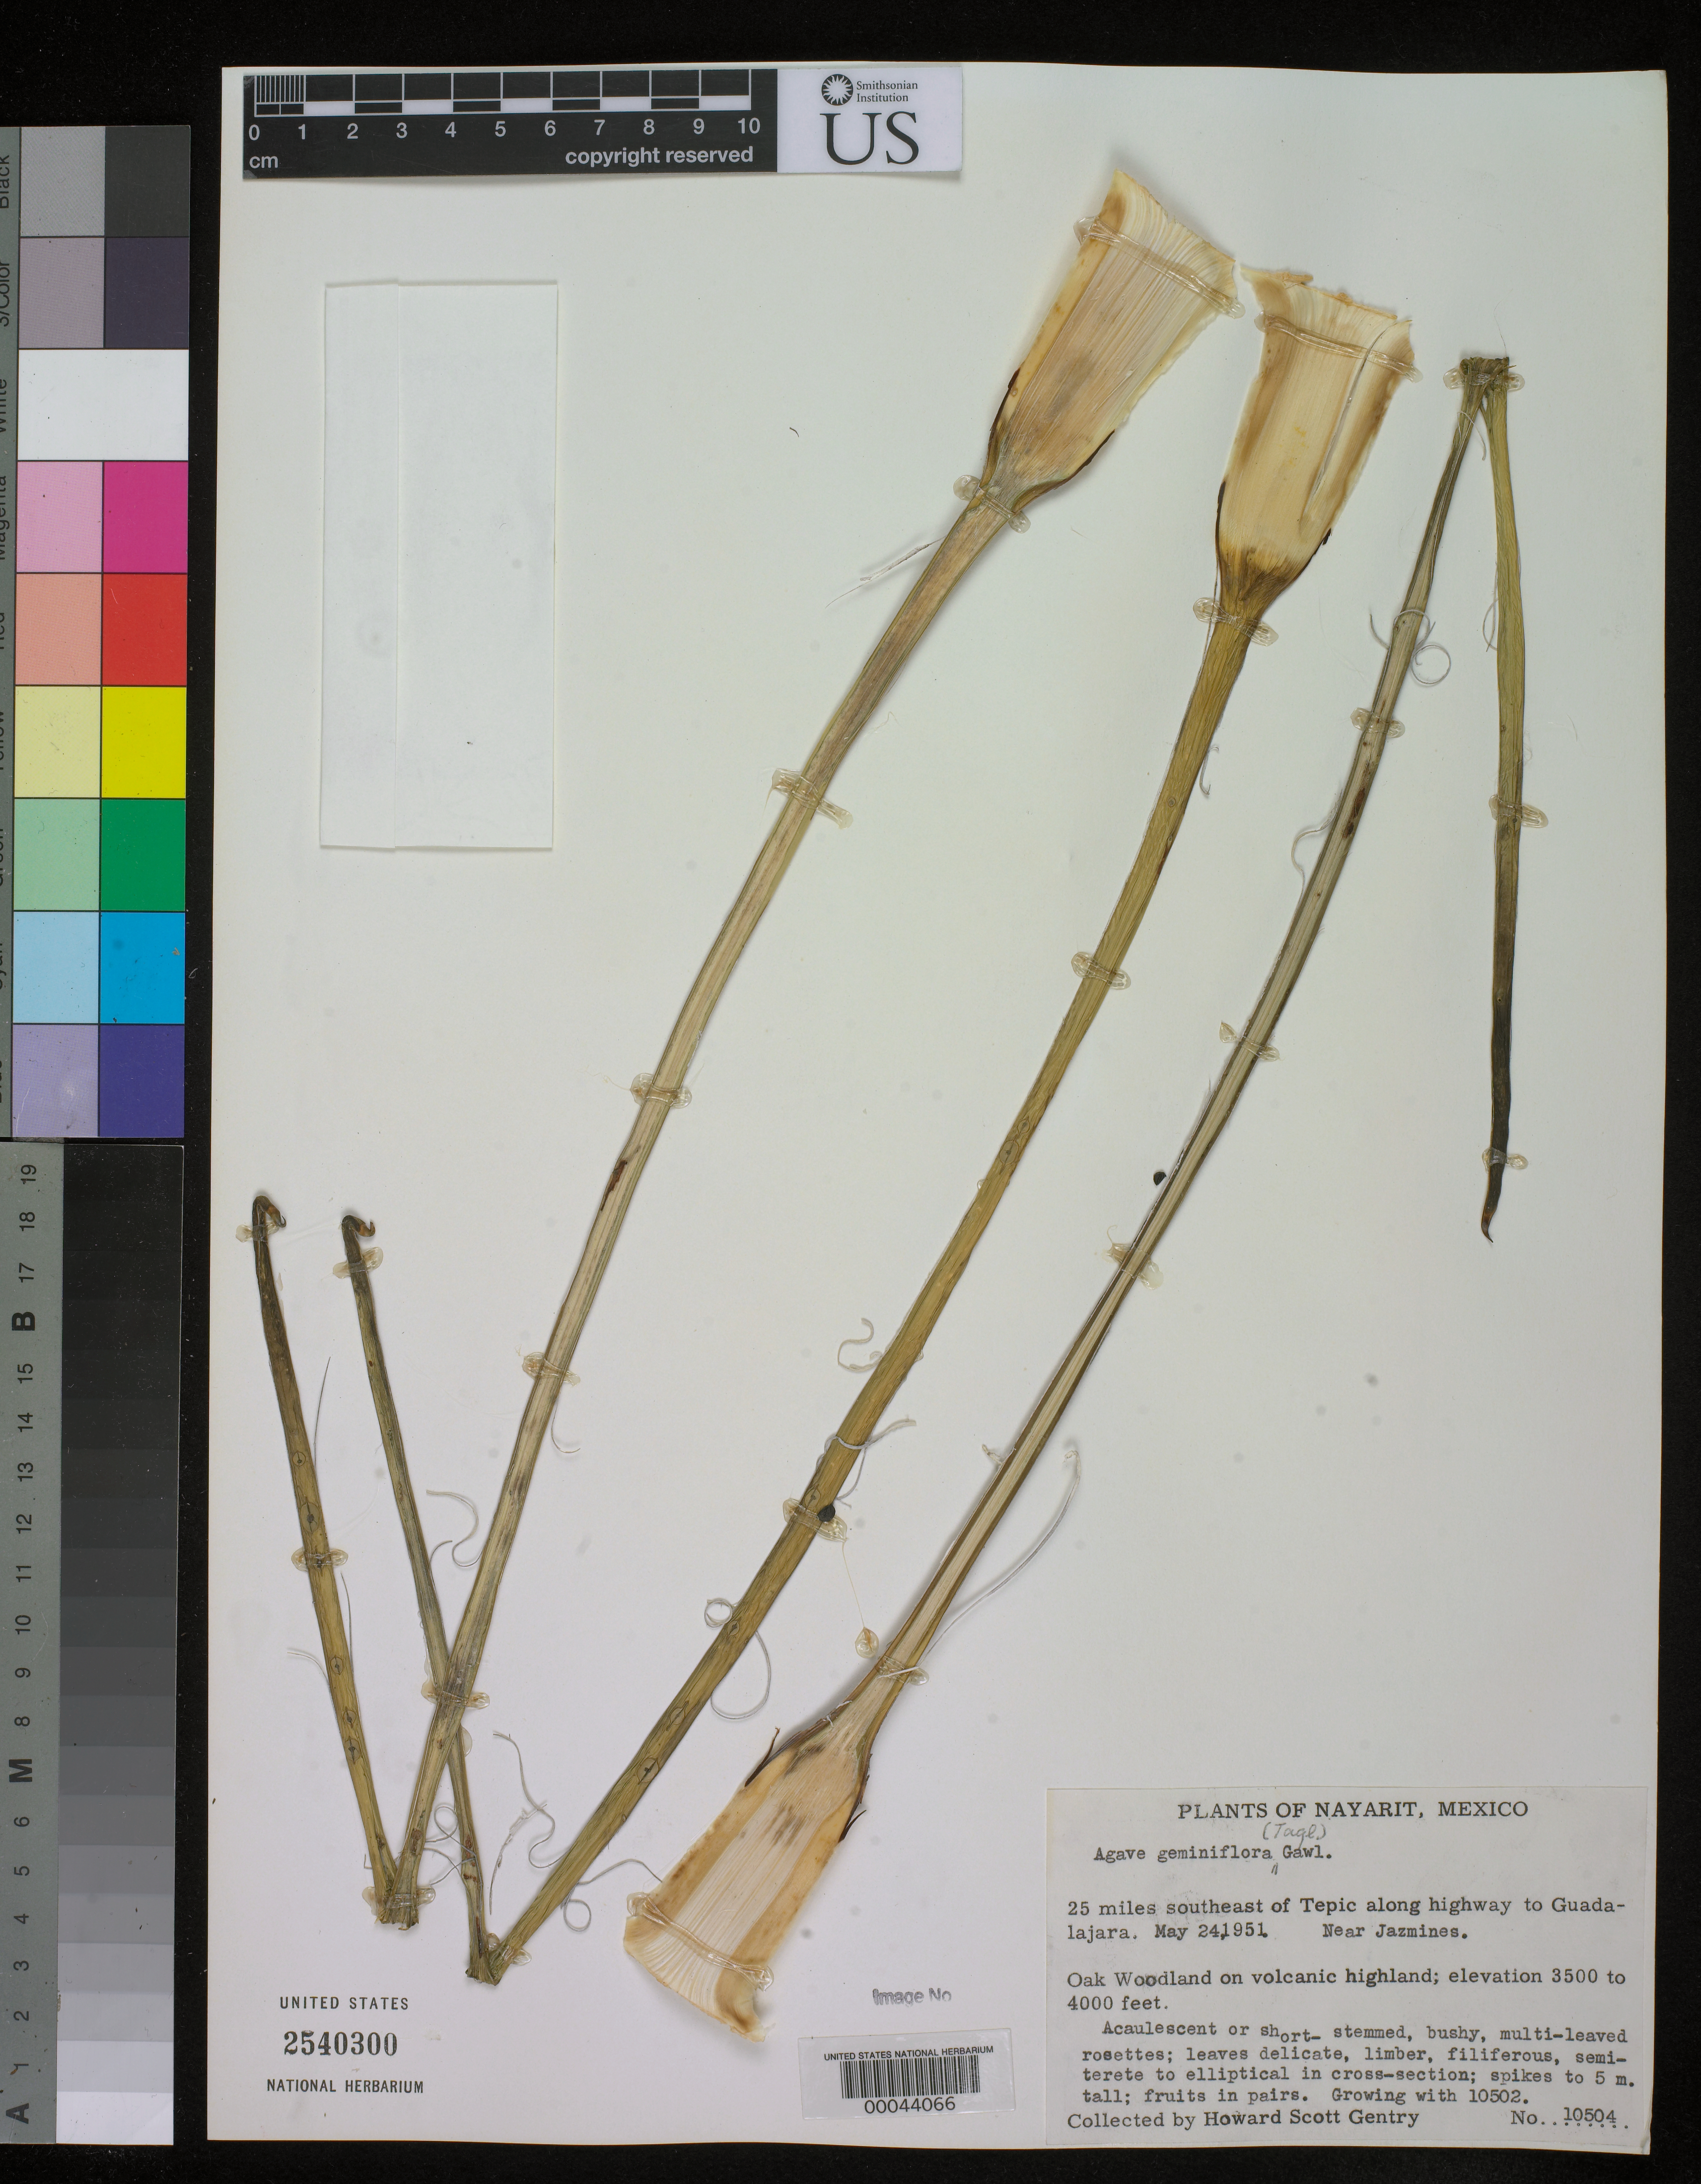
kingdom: Plantae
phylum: Tracheophyta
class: Liliopsida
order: Asparagales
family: Asparagaceae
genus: Agave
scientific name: Agave geminiflora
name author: Ker Gawl.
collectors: H. S. Gentry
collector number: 10504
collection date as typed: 24 May 1951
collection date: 1951-05-24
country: Mexico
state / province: Nayarit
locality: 25 mi SE of Tepic along highway to Guadalajara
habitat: Oak woodland on volcanic highland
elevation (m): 1067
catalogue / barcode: US 2540300